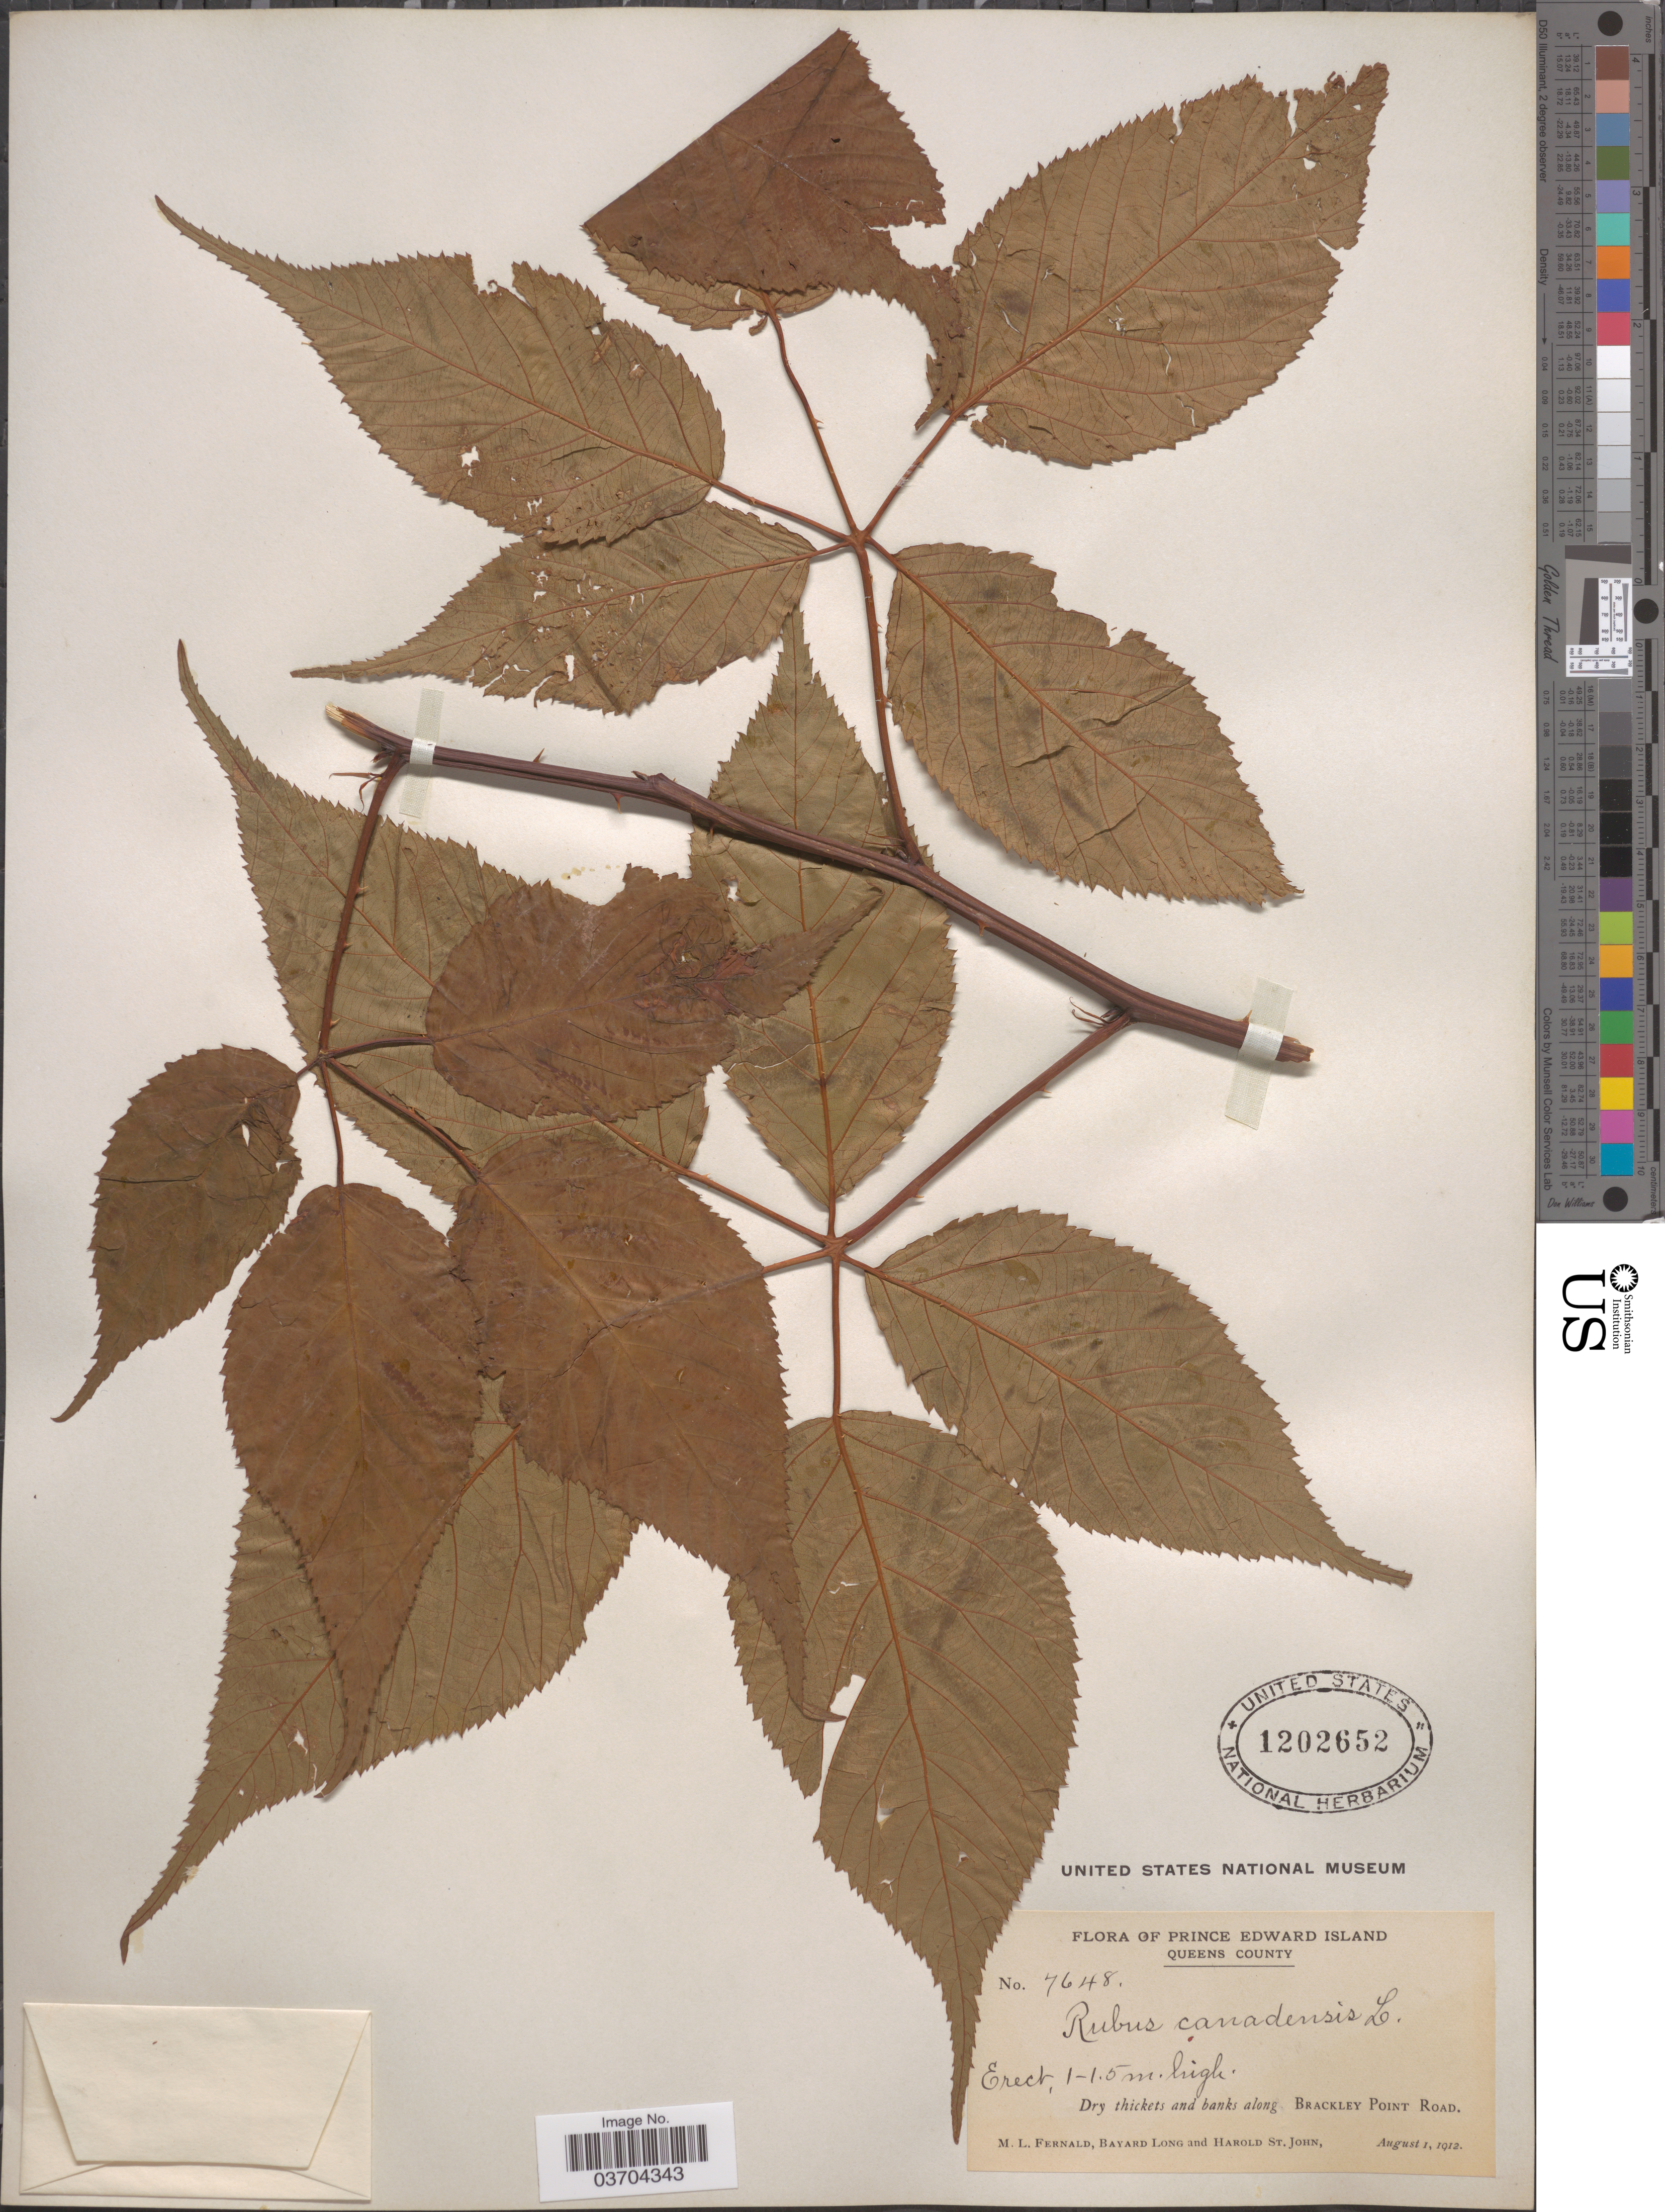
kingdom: Plantae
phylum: Tracheophyta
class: Magnoliopsida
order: Rosales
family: Rosaceae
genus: Rubus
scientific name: Rubus canadensis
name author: L.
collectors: M. L. Fernald, B. Long & H. St. John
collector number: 7648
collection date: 1912-08-01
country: Canada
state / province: Prince Edward Island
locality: Queens County. Along Brackley Point Road.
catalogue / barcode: US 1202652